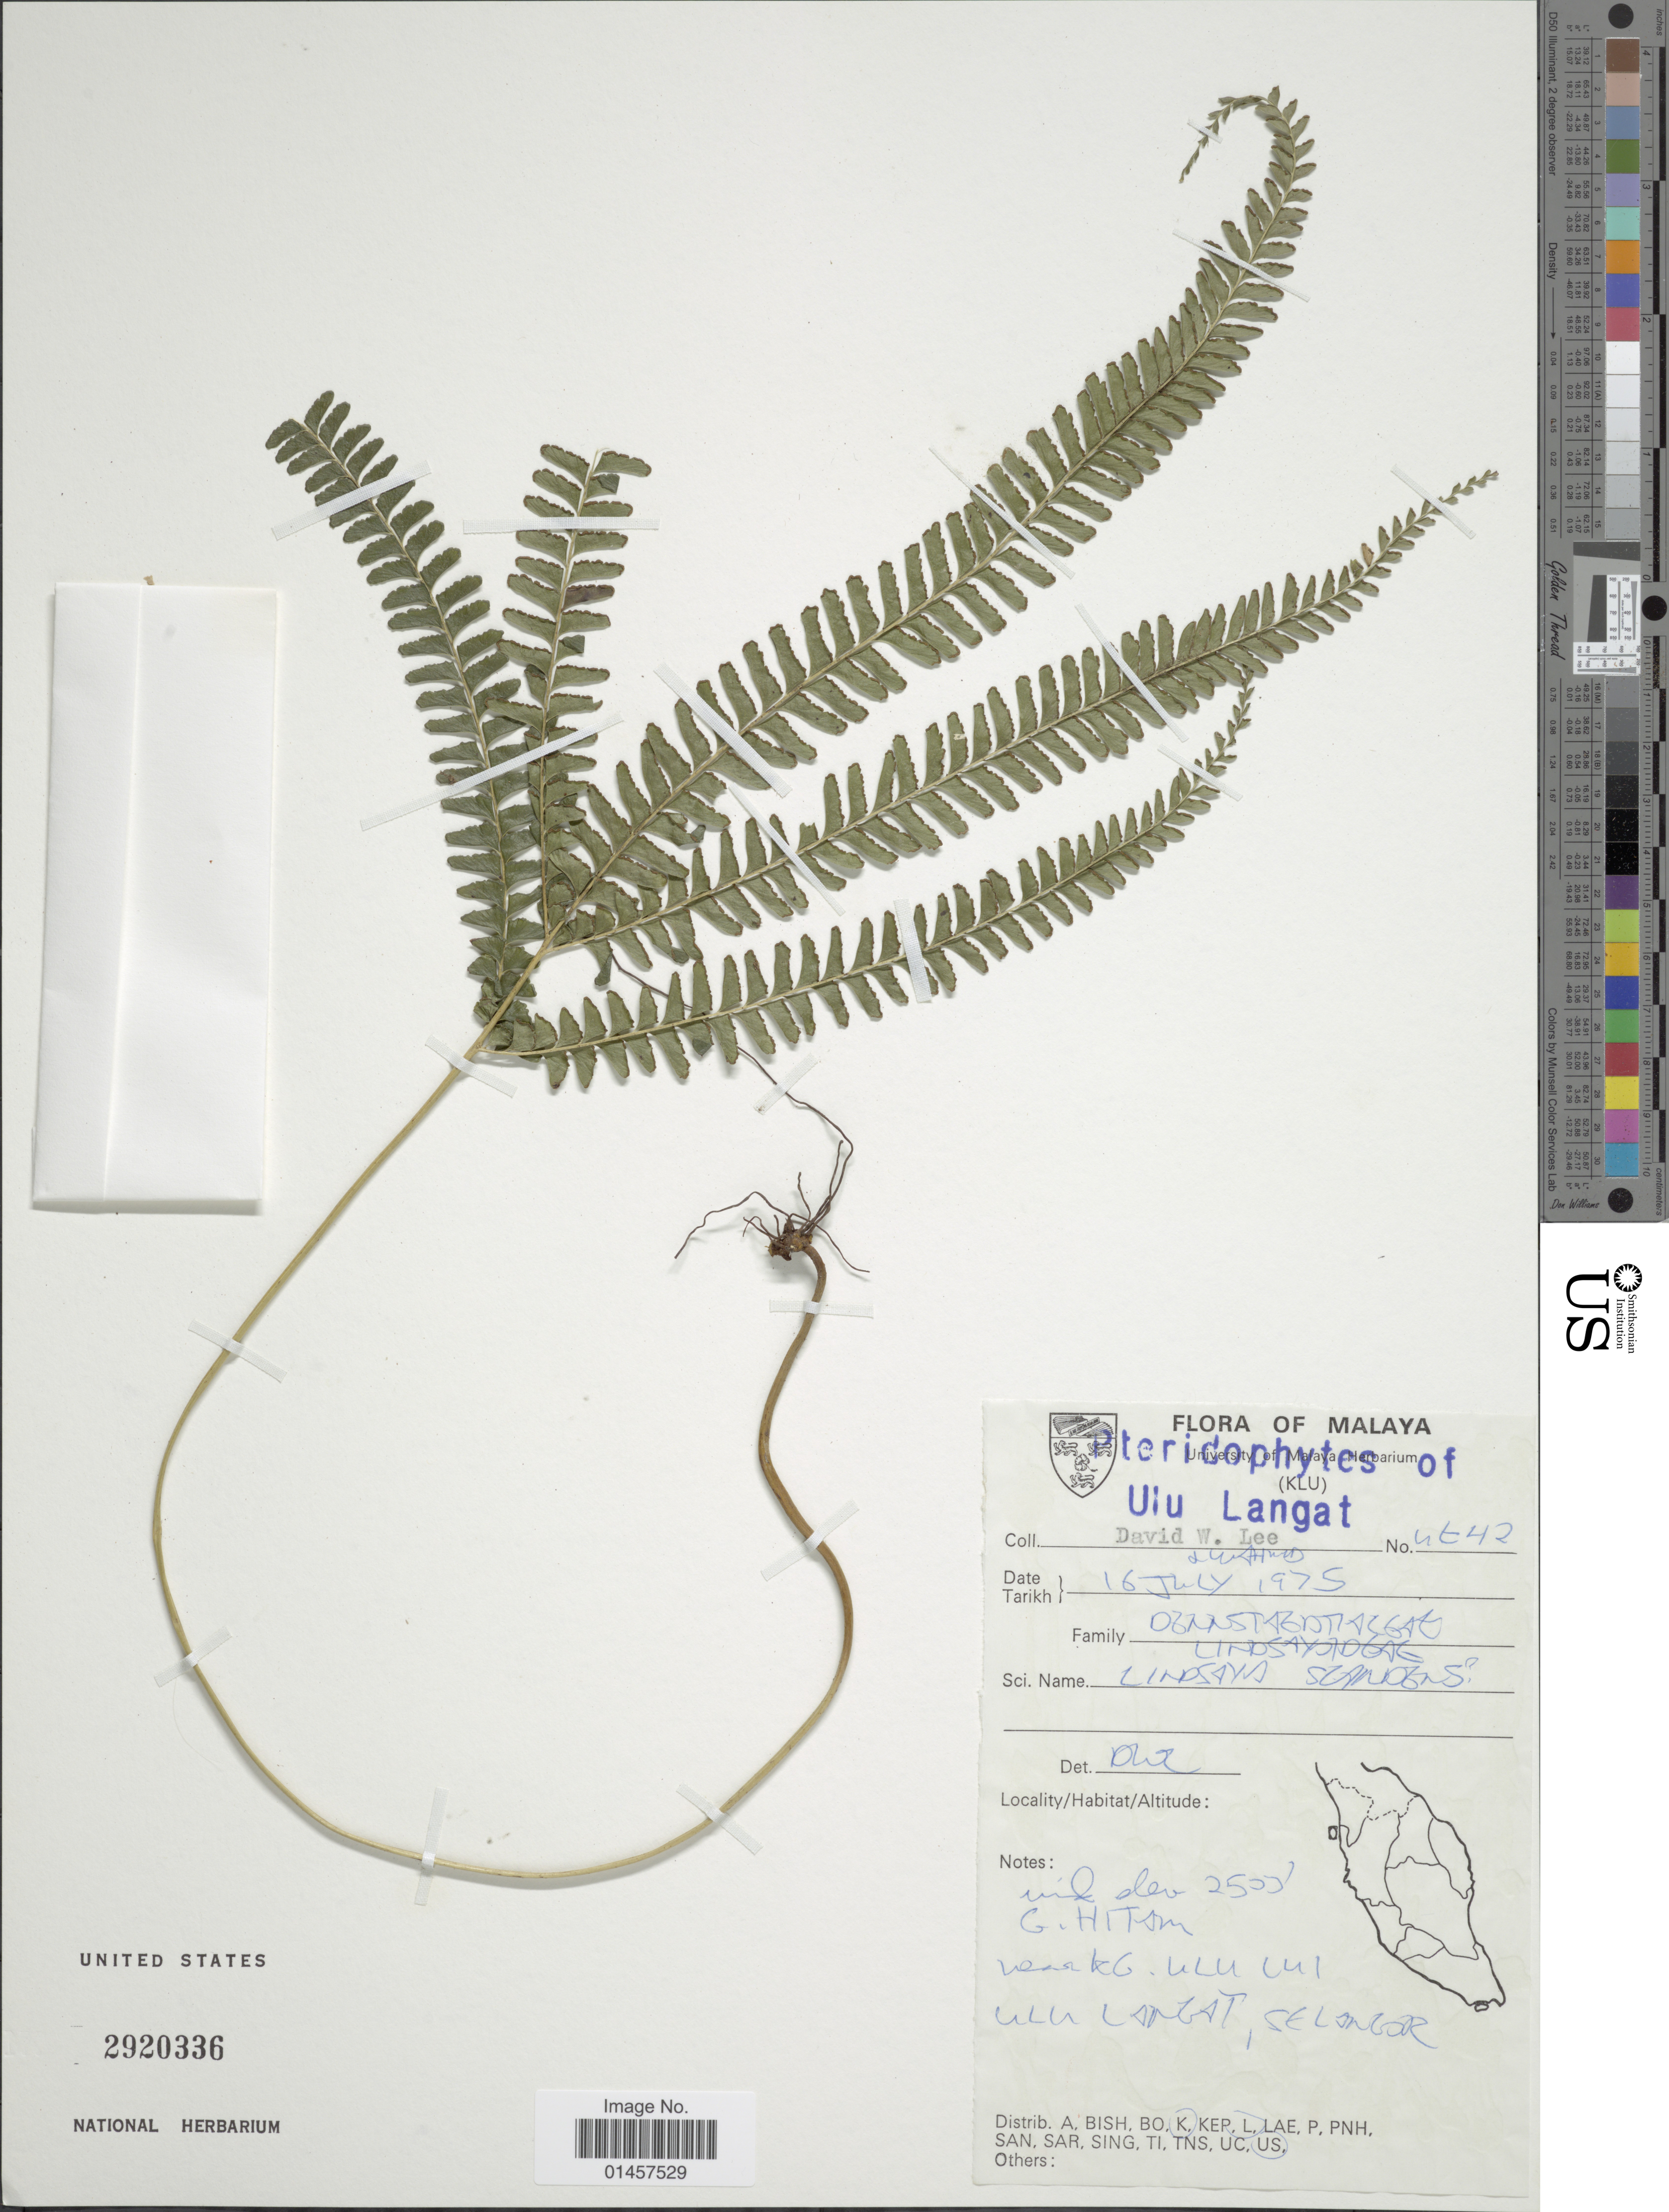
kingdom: Plantae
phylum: Tracheophyta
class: Polypodiopsida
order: Polypodiales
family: Lindsaeaceae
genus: Nesolindsaea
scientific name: Nesolindsaea caudata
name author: (Hook.) Lehtonen & Christenh.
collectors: D. Lee & Collector illegible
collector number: UT42*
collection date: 1975-07-16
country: Malaysia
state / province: Selangor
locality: [illegible text], Ulu Langat, Selangor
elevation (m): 762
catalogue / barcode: US 2920336